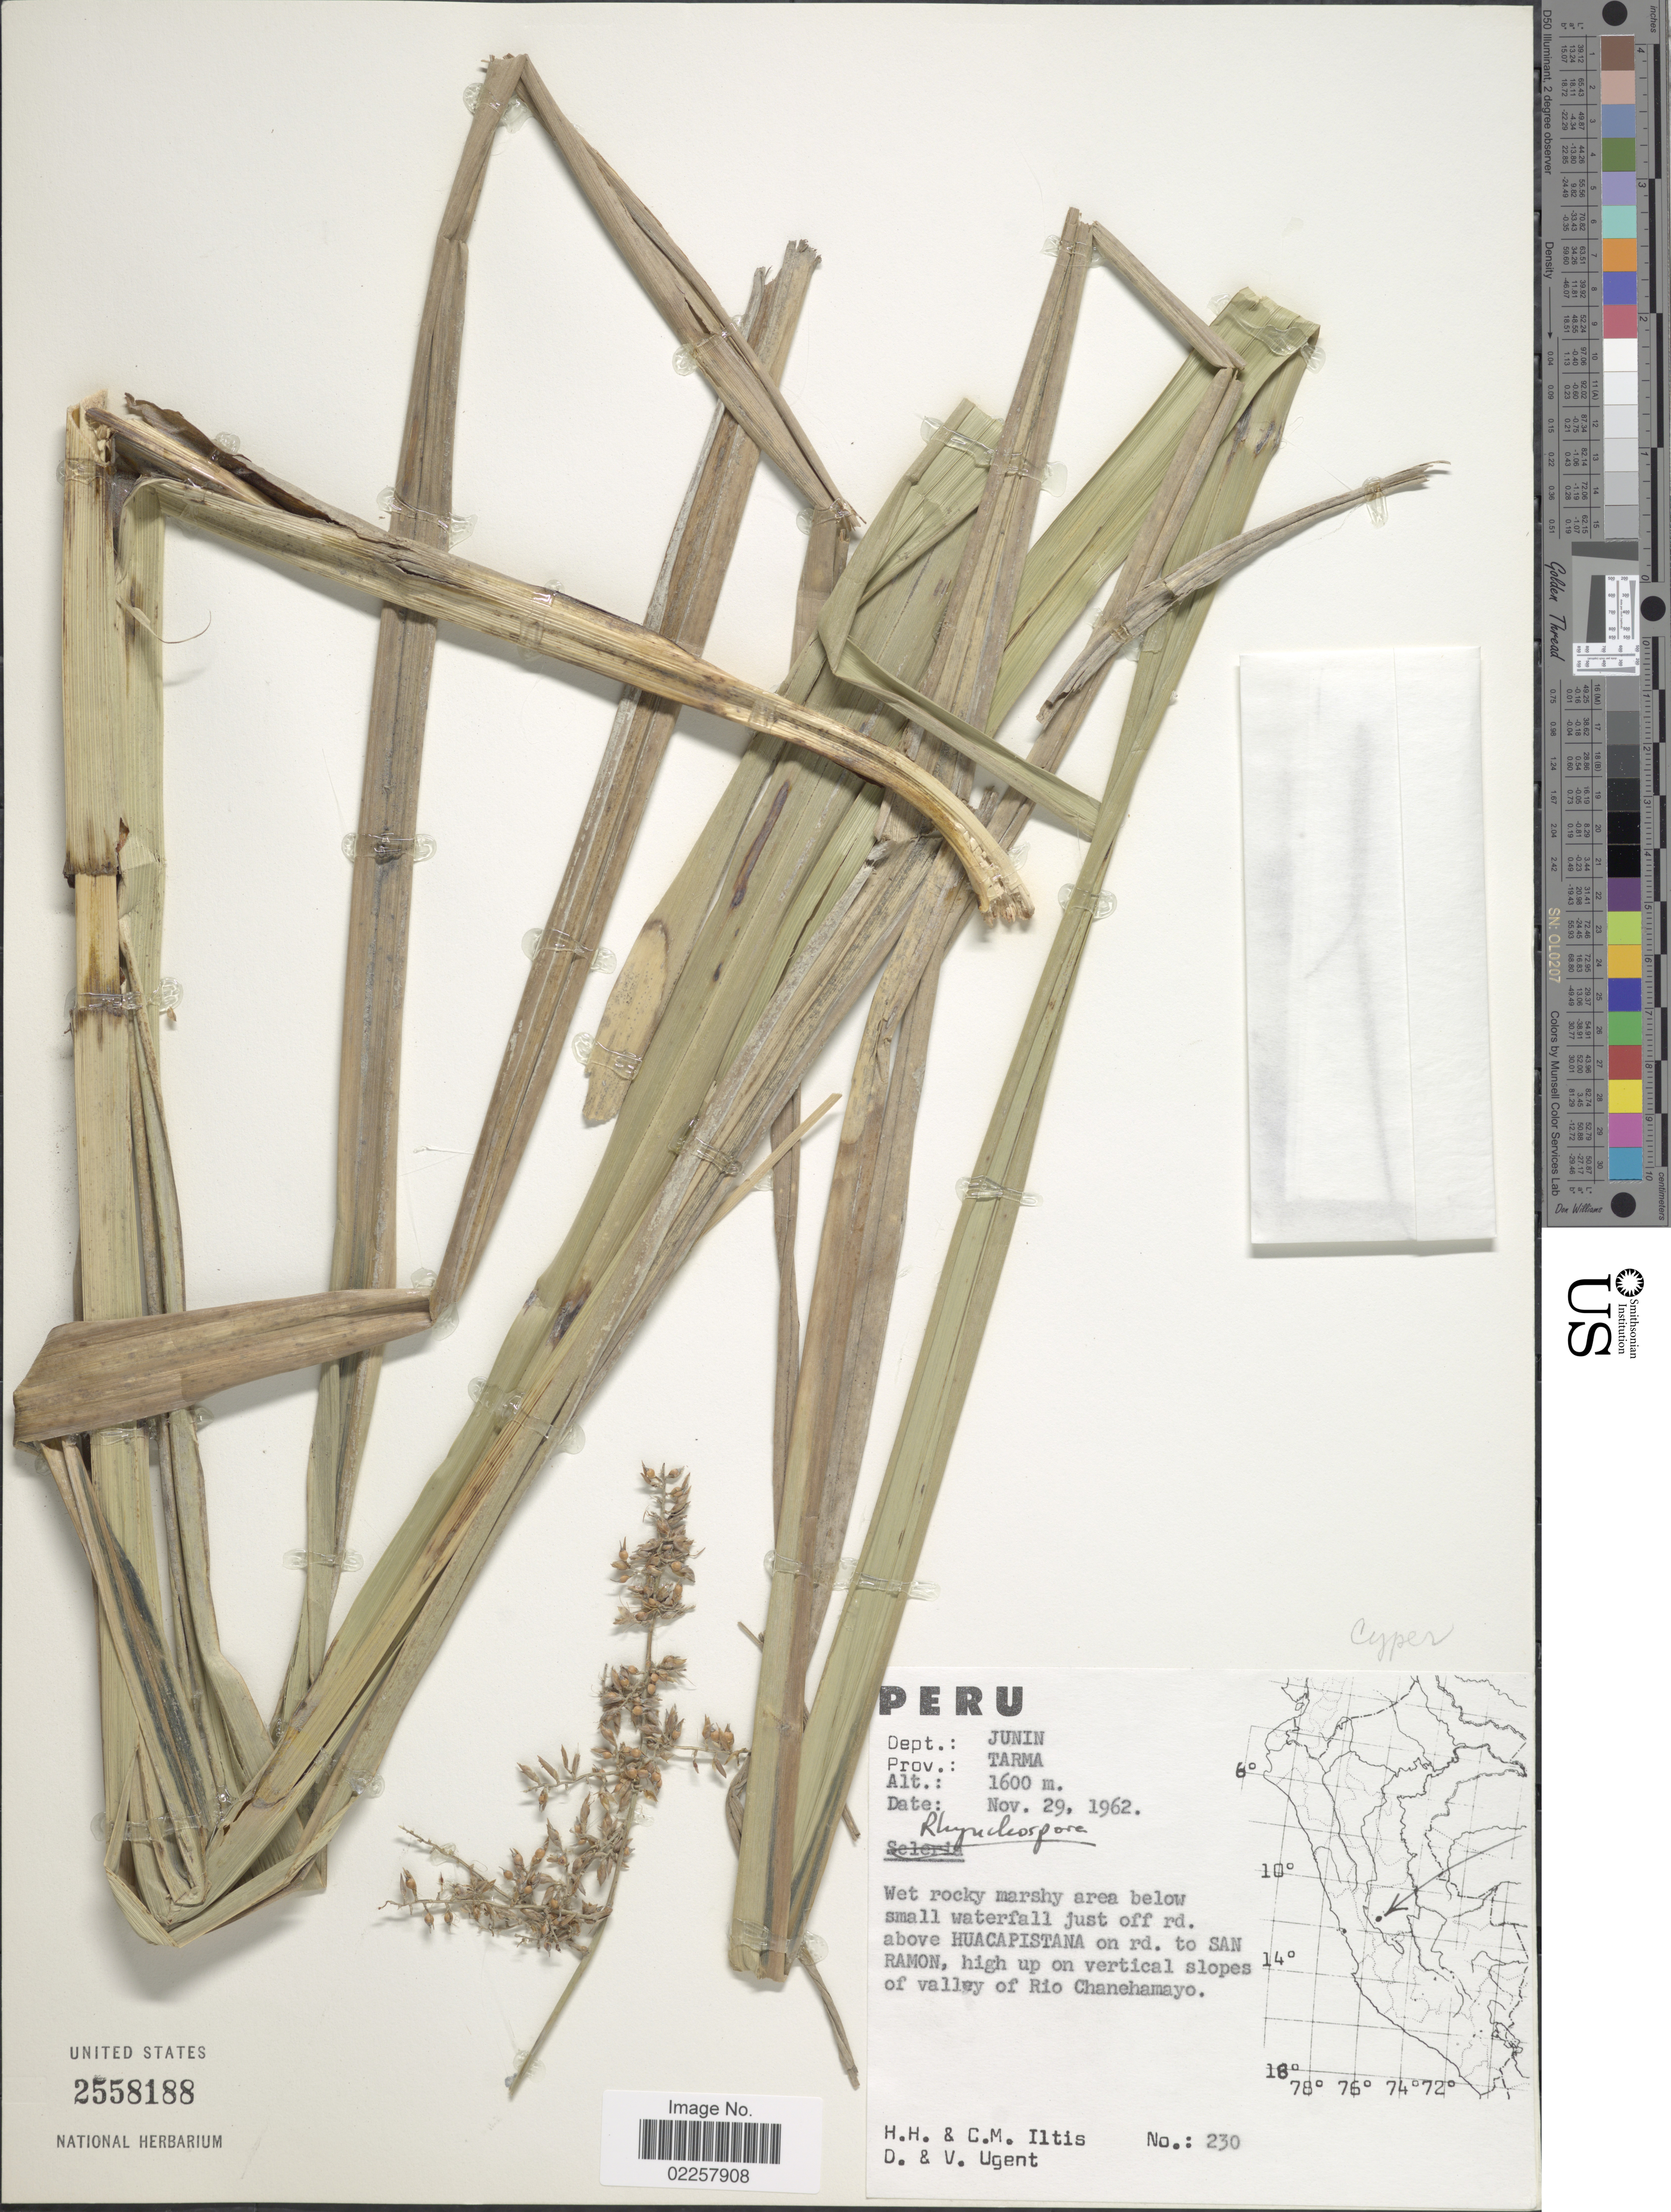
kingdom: Plantae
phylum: Tracheophyta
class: Liliopsida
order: Poales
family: Cyperaceae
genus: Rhynchospora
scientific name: Rhynchospora sp.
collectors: H. H. Iltis, C. M Iltis, D. Ugent & V. Ugent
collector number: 230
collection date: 1962-11-29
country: Peru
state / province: Junín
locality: Dept.: Junin, Prov.: Tarma, above Huacapistana on rd. to San Ramon, high up on vertical slopes of valley of Rio Chanehamayo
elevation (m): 1600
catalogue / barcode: US 2558188